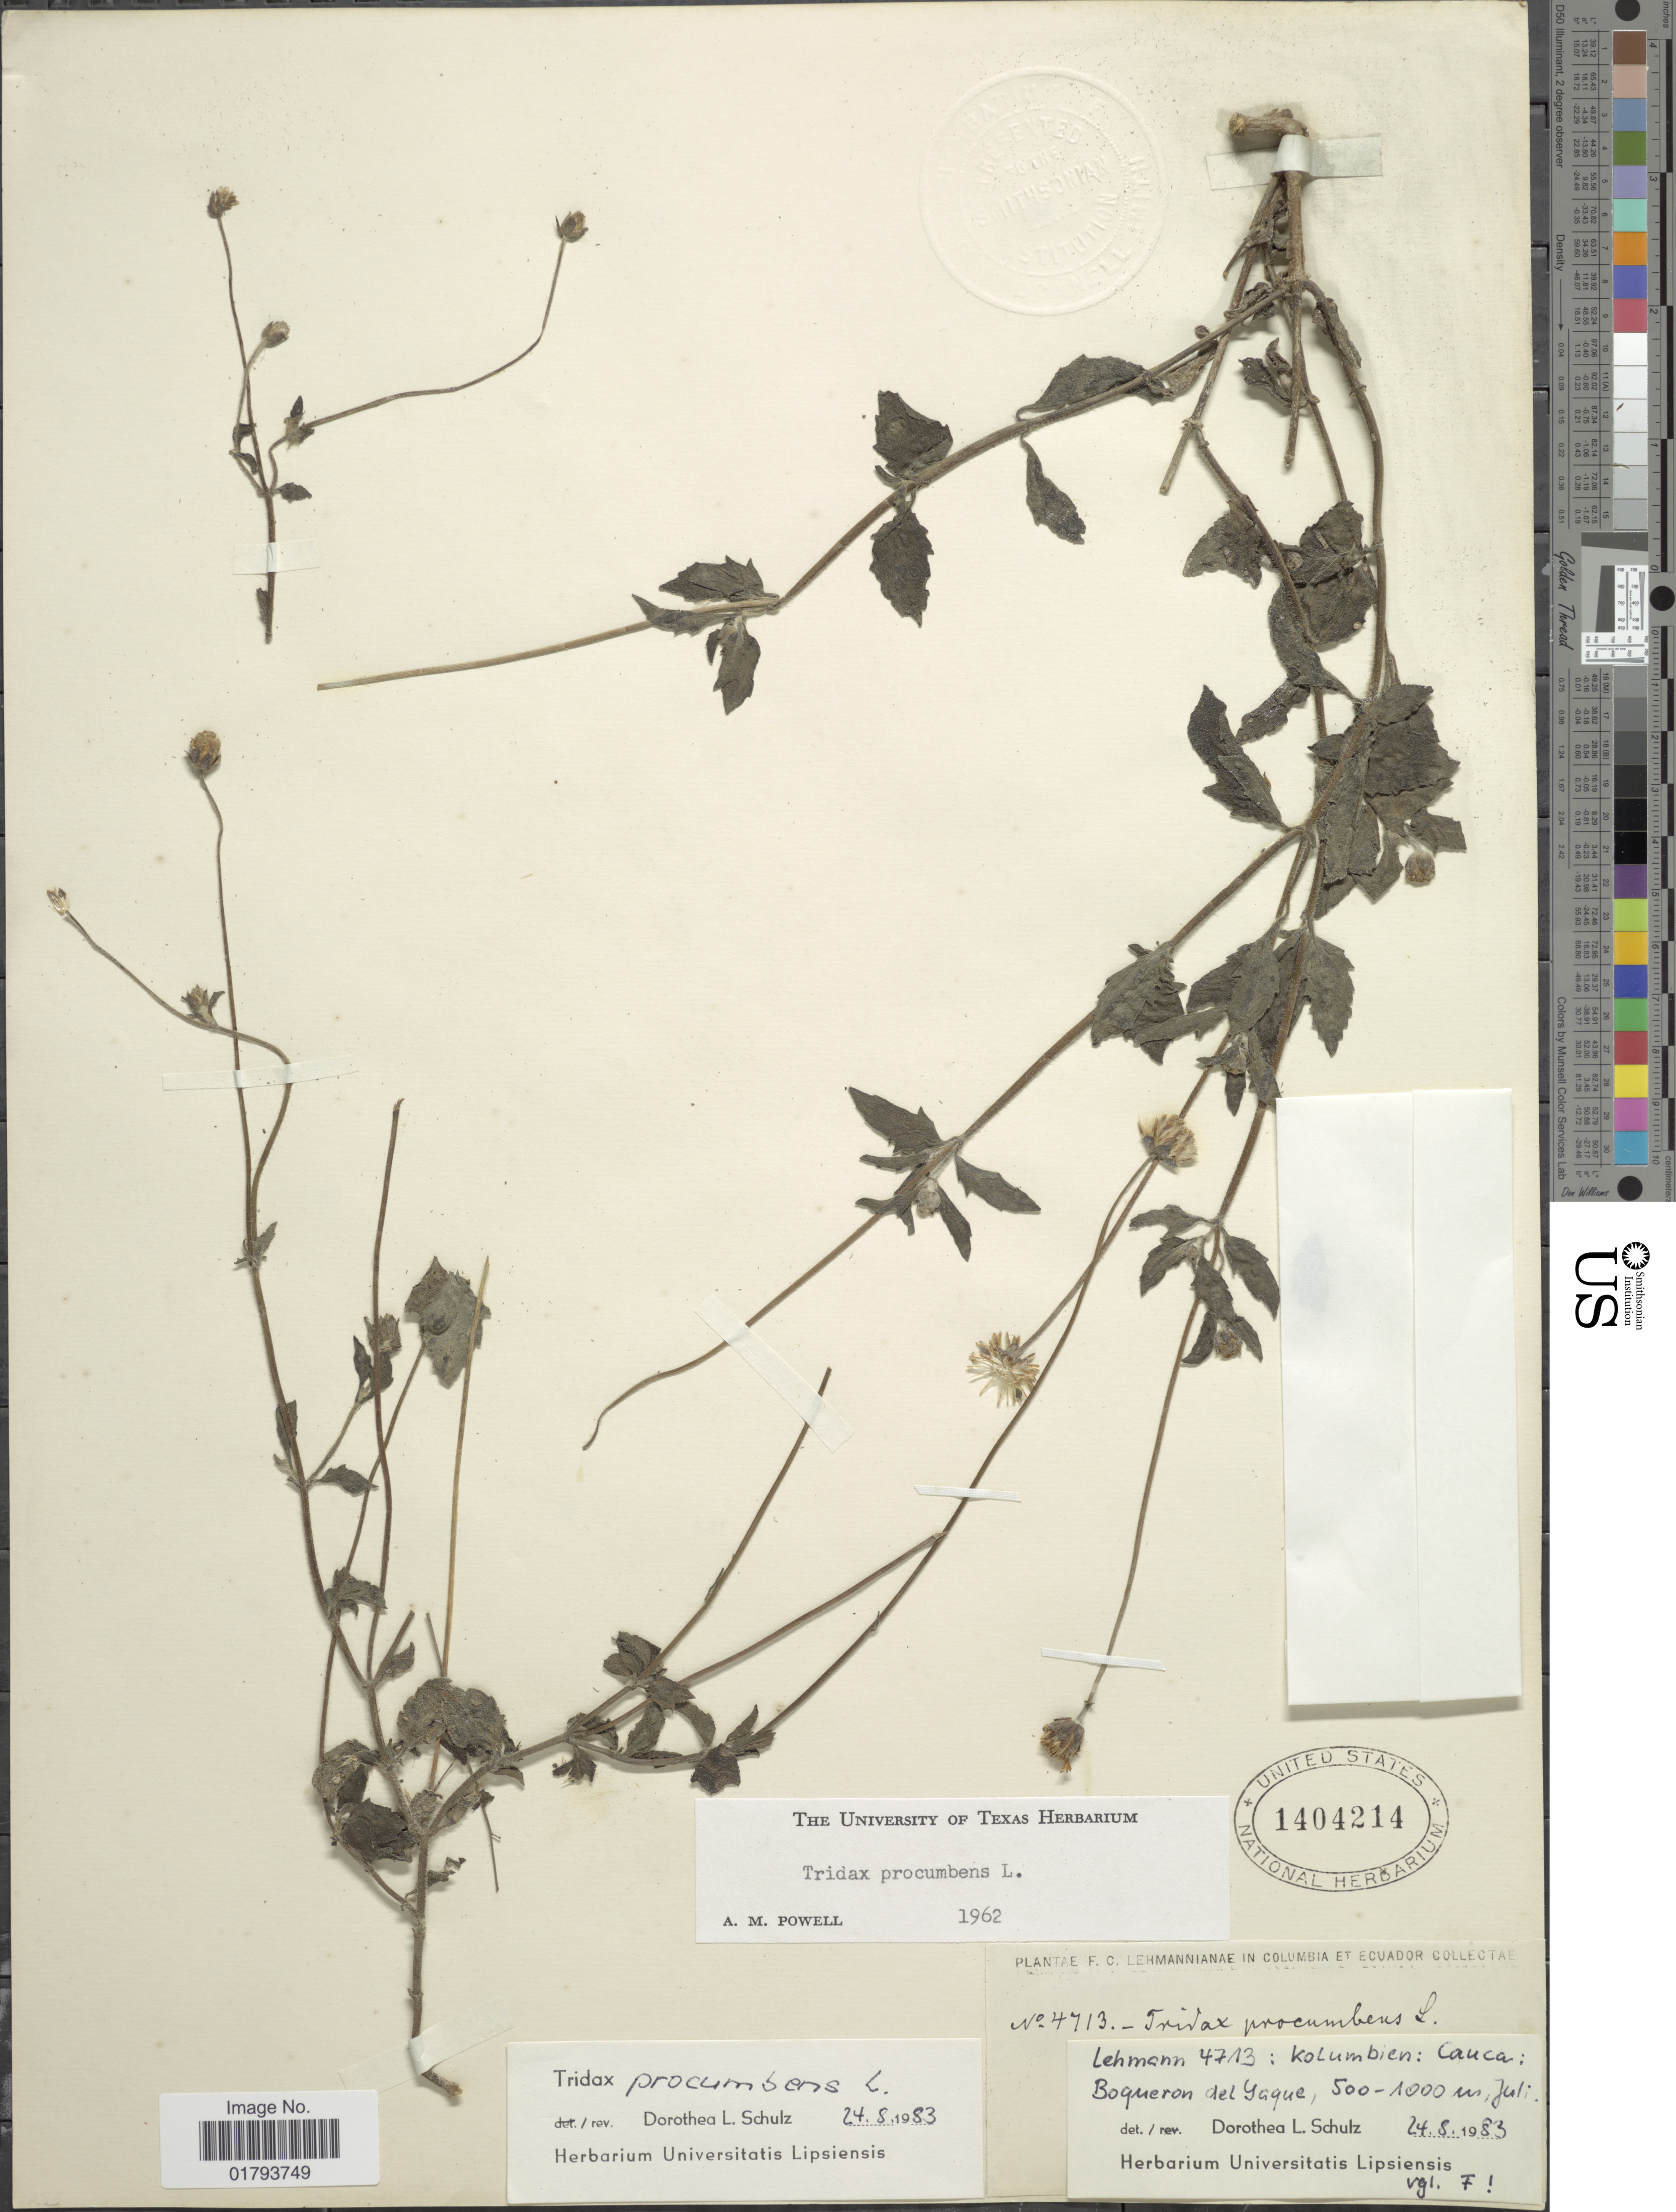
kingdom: Plantae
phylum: Tracheophyta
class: Magnoliopsida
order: Asterales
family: Asteraceae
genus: Tridax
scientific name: Tridax procumbens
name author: L.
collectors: F. C. Lehmann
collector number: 4713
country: Colombia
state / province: Cauca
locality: Boqueron del Yagque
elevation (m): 500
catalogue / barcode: US 1404214